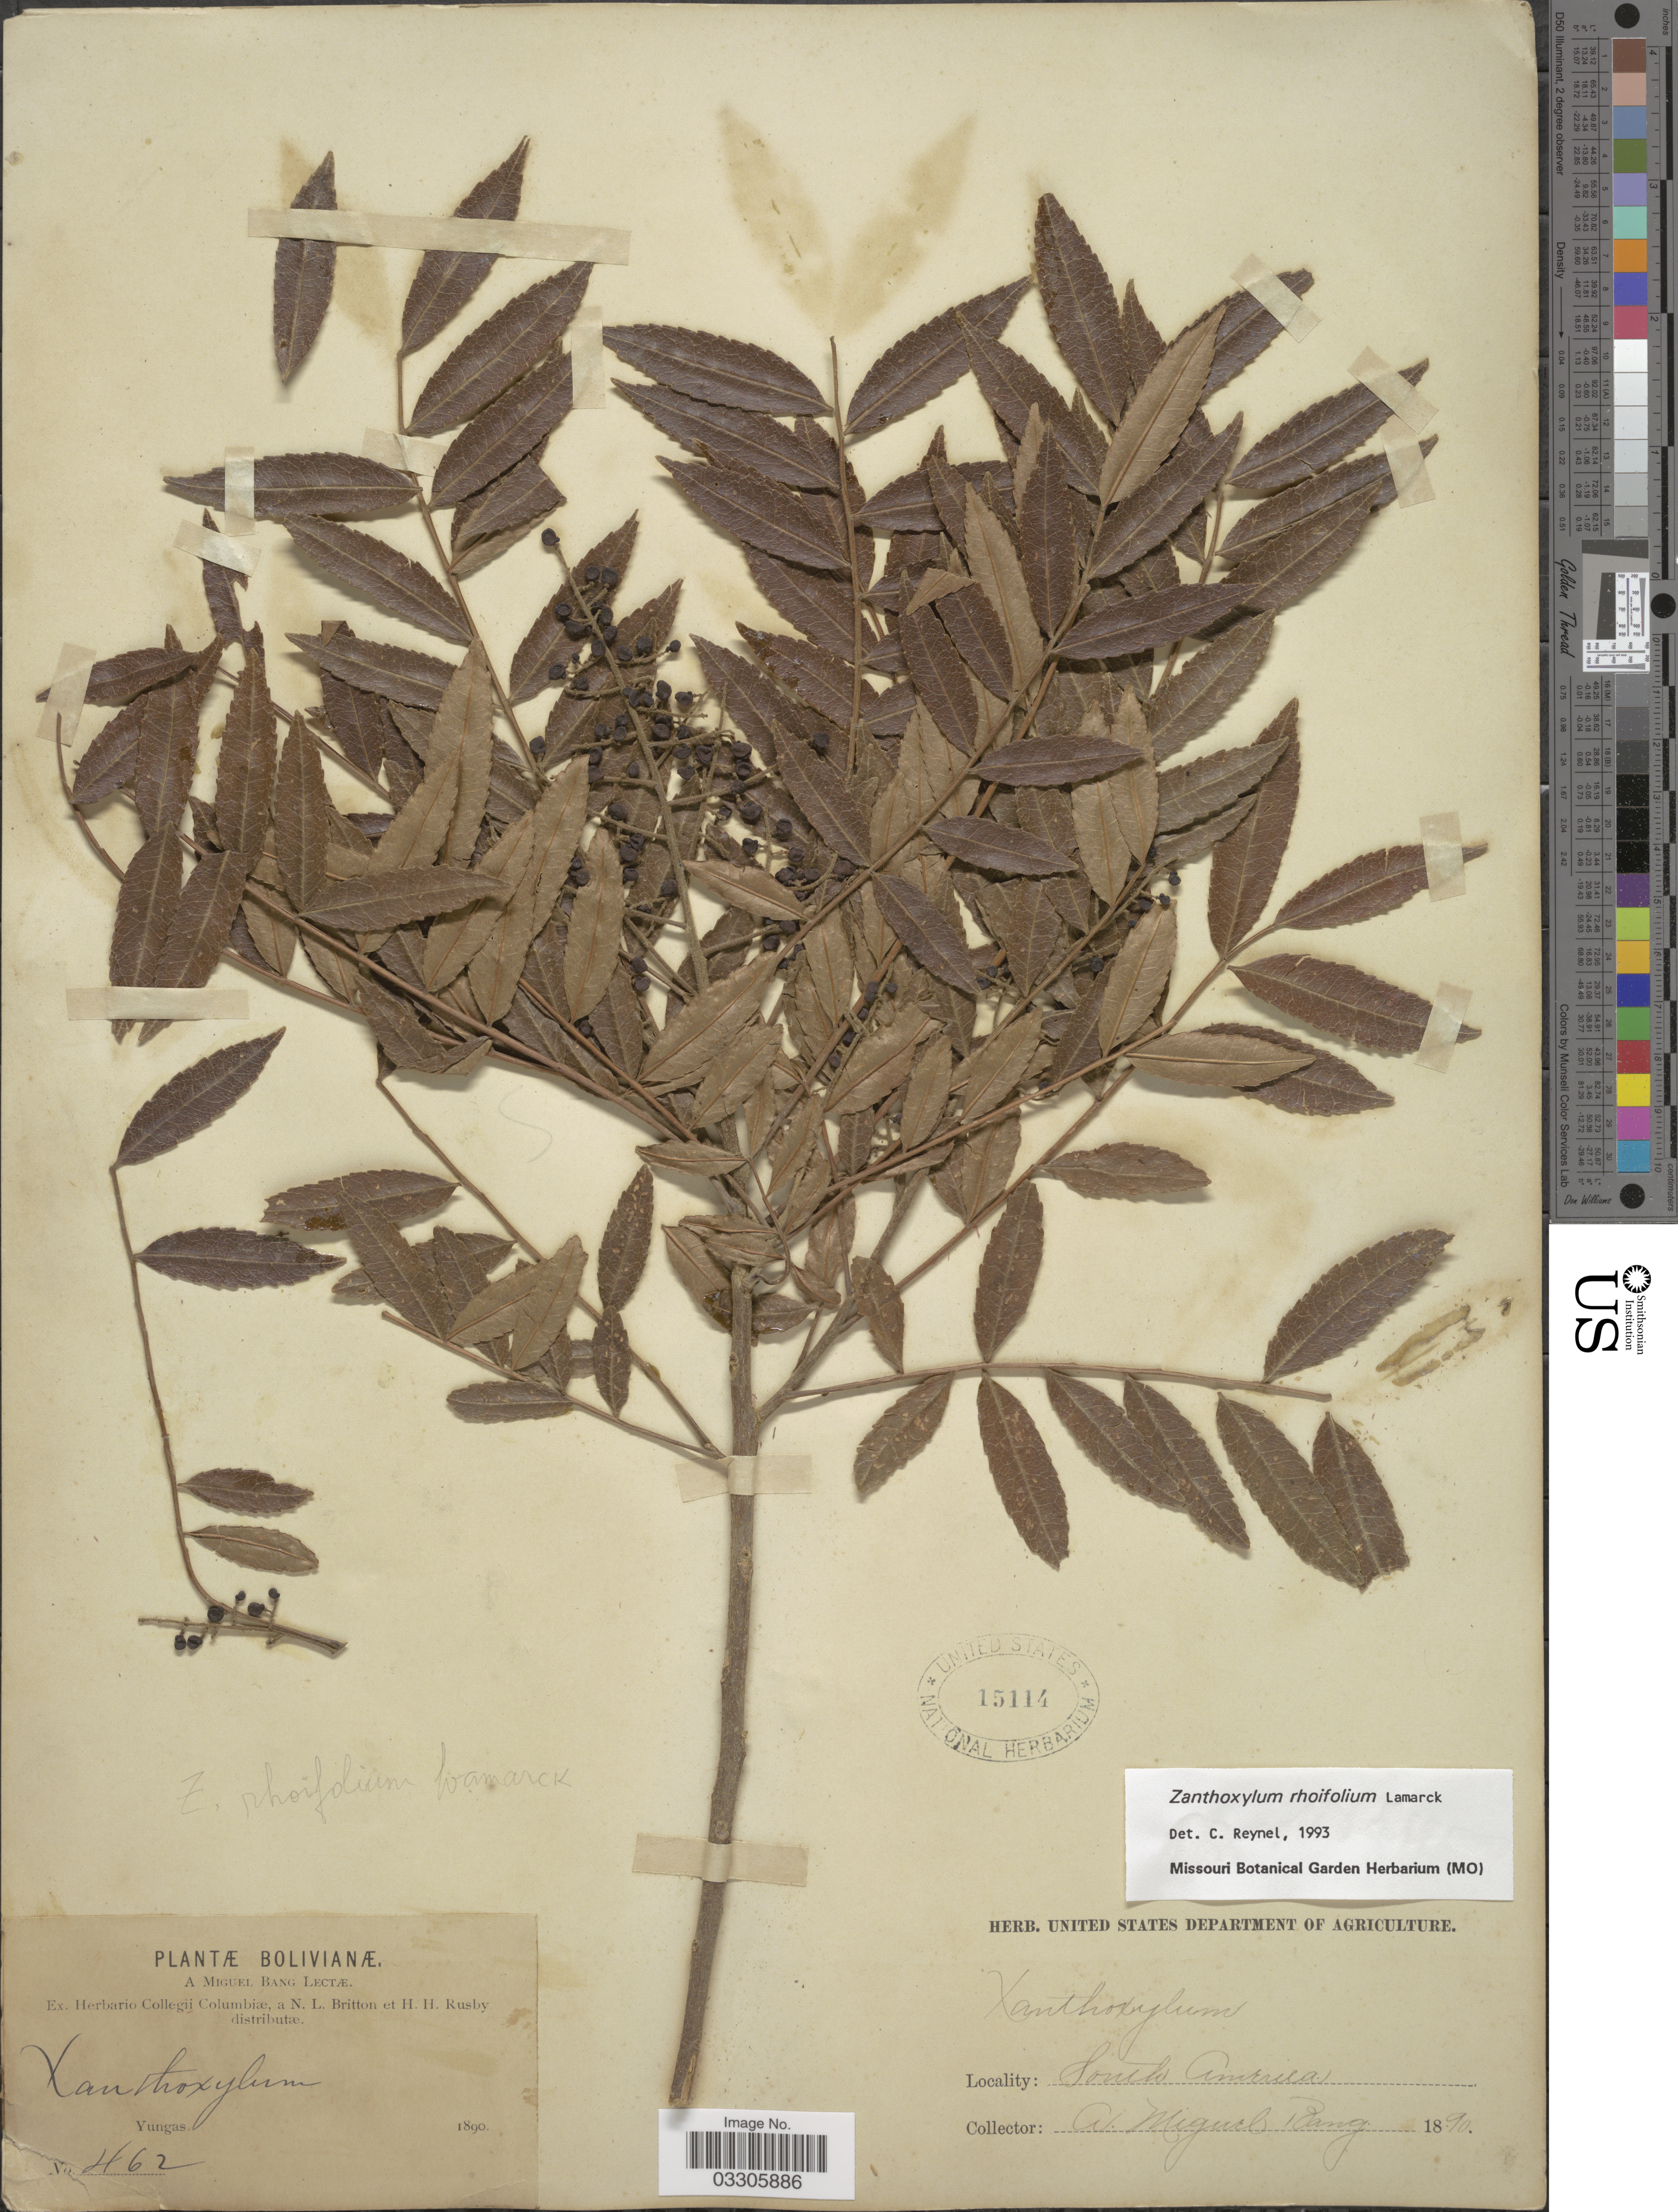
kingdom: Plantae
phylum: Tracheophyta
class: Magnoliopsida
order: Sapindales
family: Rutaceae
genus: Zanthoxylum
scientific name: Zanthoxylum rhoifolium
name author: Lam.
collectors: M. Bang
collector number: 462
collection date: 1890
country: Bolivia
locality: Yungas.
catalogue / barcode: US 15114